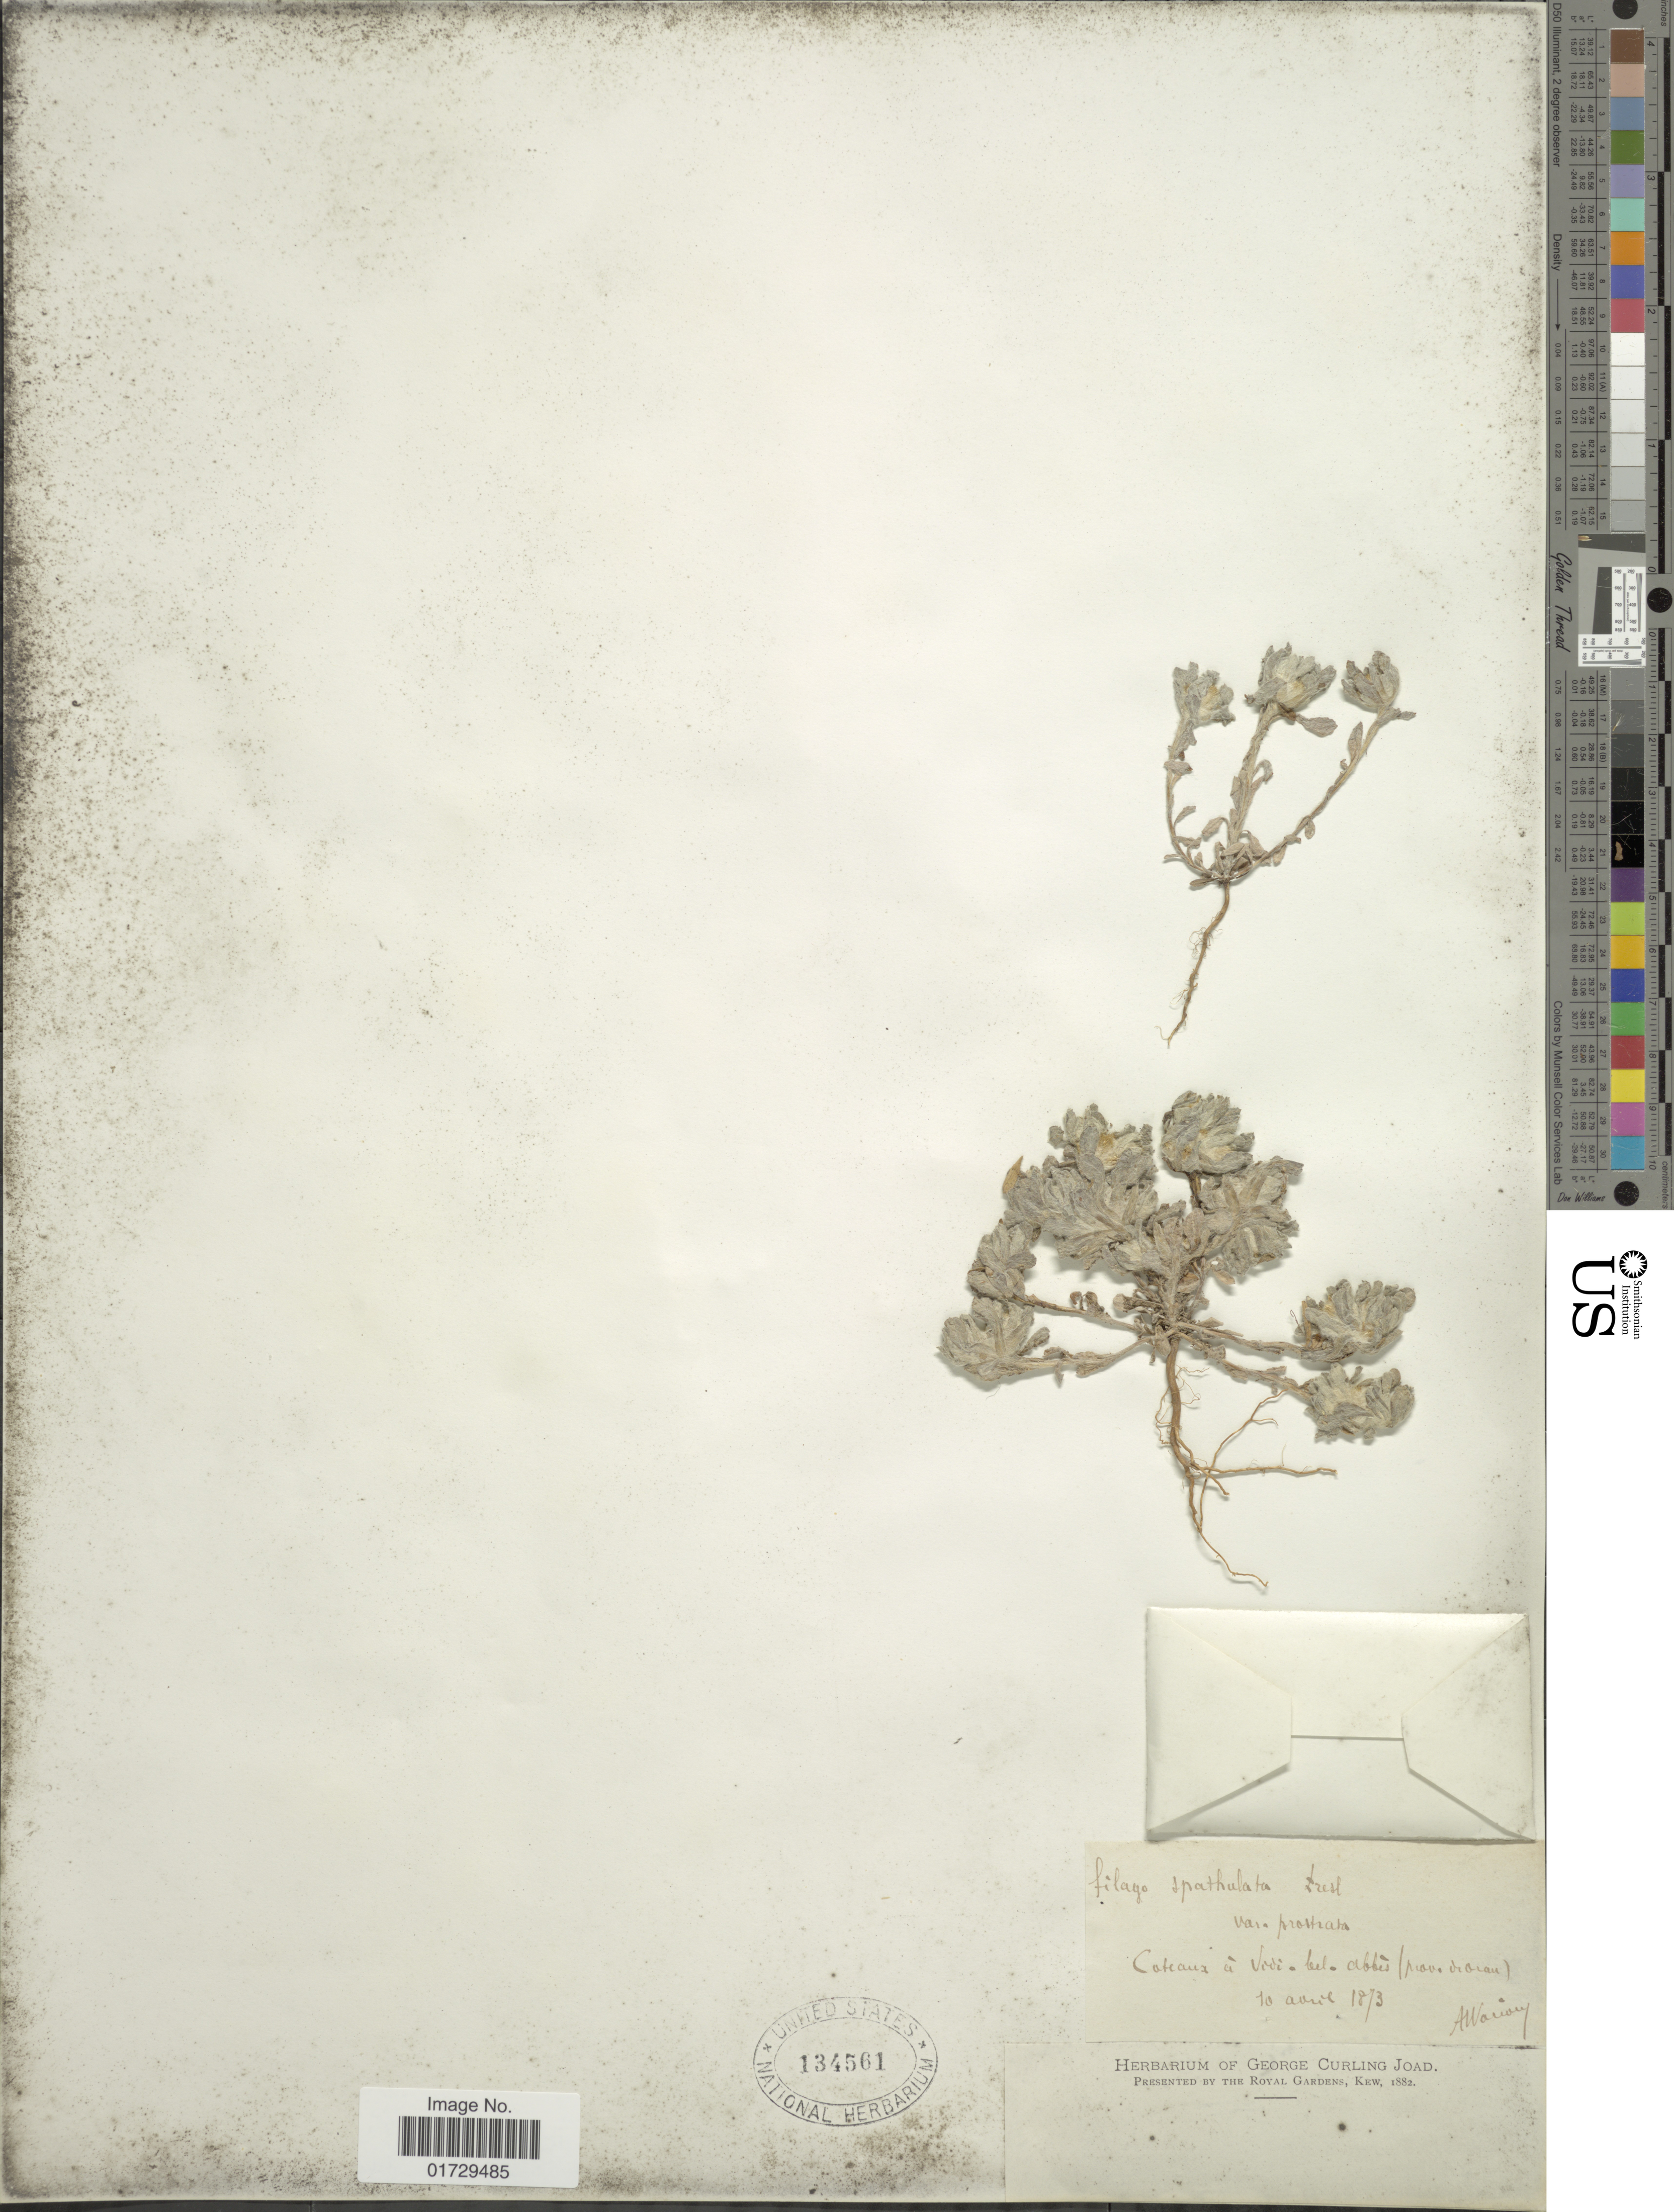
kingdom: Plantae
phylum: Tracheophyta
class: Magnoliopsida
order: Asterales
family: Asteraceae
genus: Filago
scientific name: Filago spathulata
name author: C. Presl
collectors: A. Warion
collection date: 1873-04-10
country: Algeria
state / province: Sidi Bel Abbès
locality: Cateaux a Vodi. bel. abbes (prov. Oroum)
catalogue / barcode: US 134561